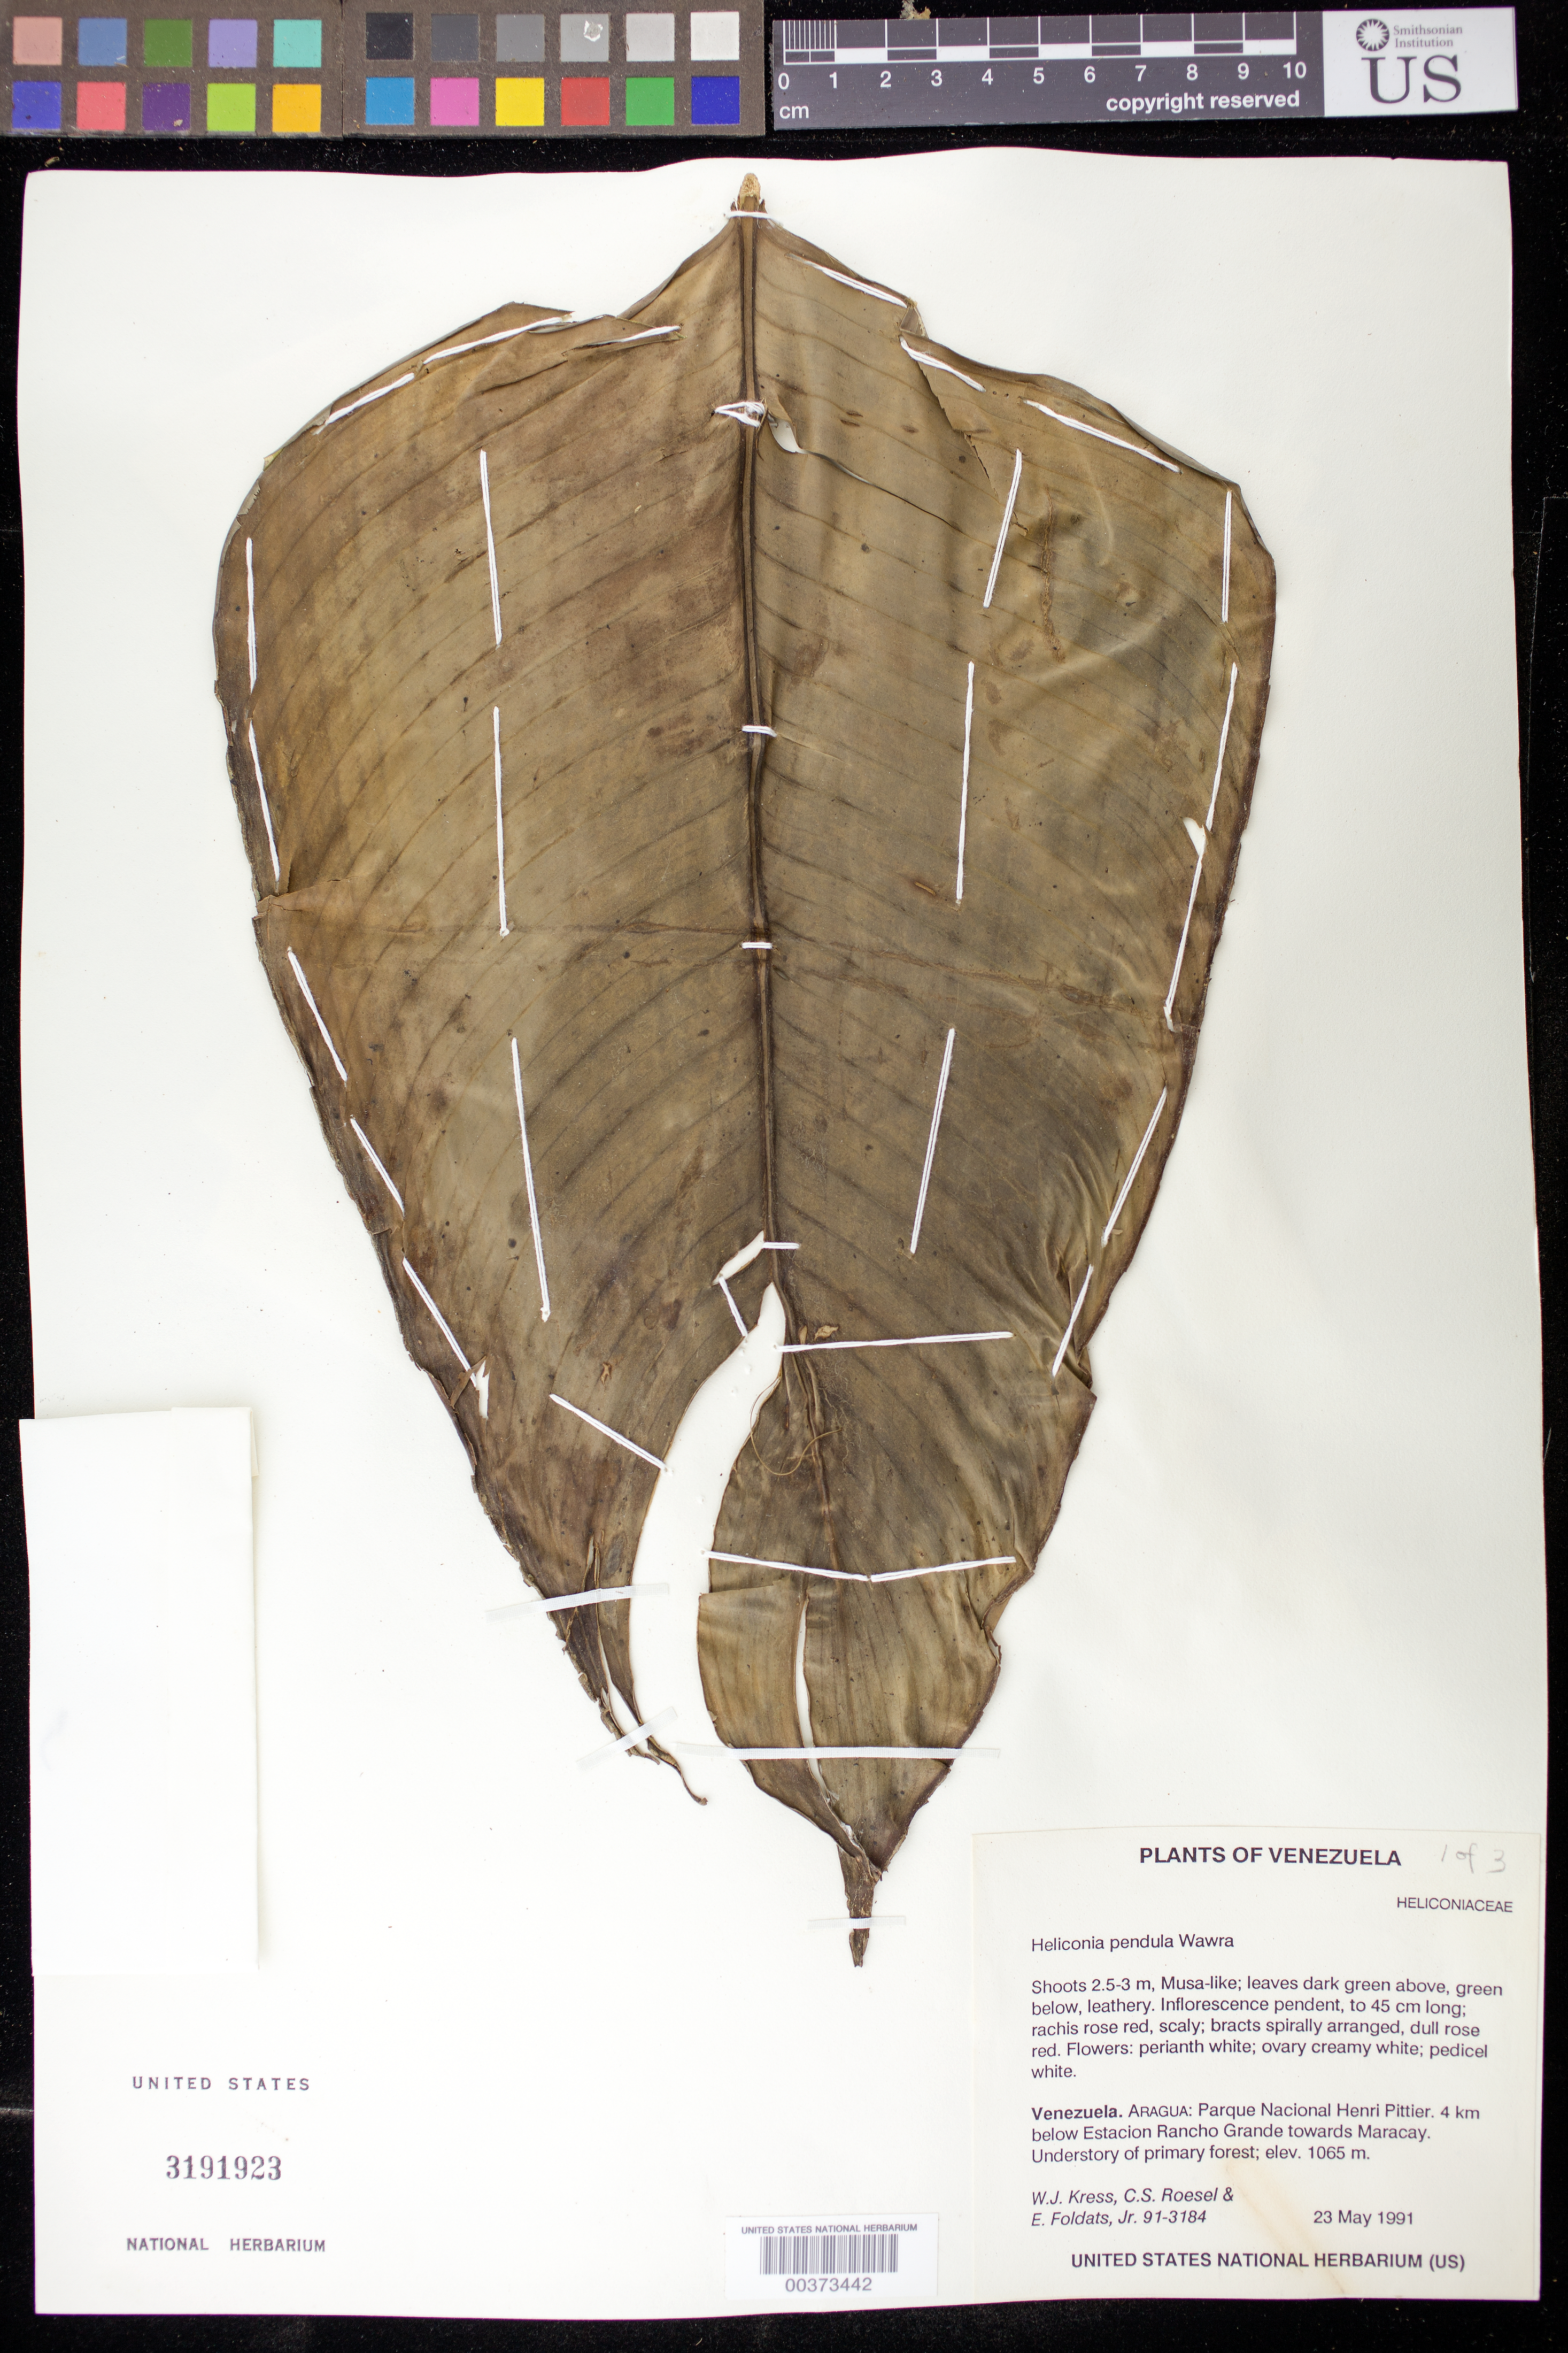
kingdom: Plantae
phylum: Tracheophyta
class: Liliopsida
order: Zingiberales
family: Heliconiaceae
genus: Heliconia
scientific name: Heliconia pendula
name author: Wawra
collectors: W. J. Kress, C. S. Roesel & E. Foldats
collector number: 91-3184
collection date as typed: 23 May 1991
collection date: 1991-05-23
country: Venezuela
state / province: Aragua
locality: Parque Nacional Henri Pittier; 4 km below Estacion Rancho Grande towards Maracay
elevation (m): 1065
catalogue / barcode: US 3191923